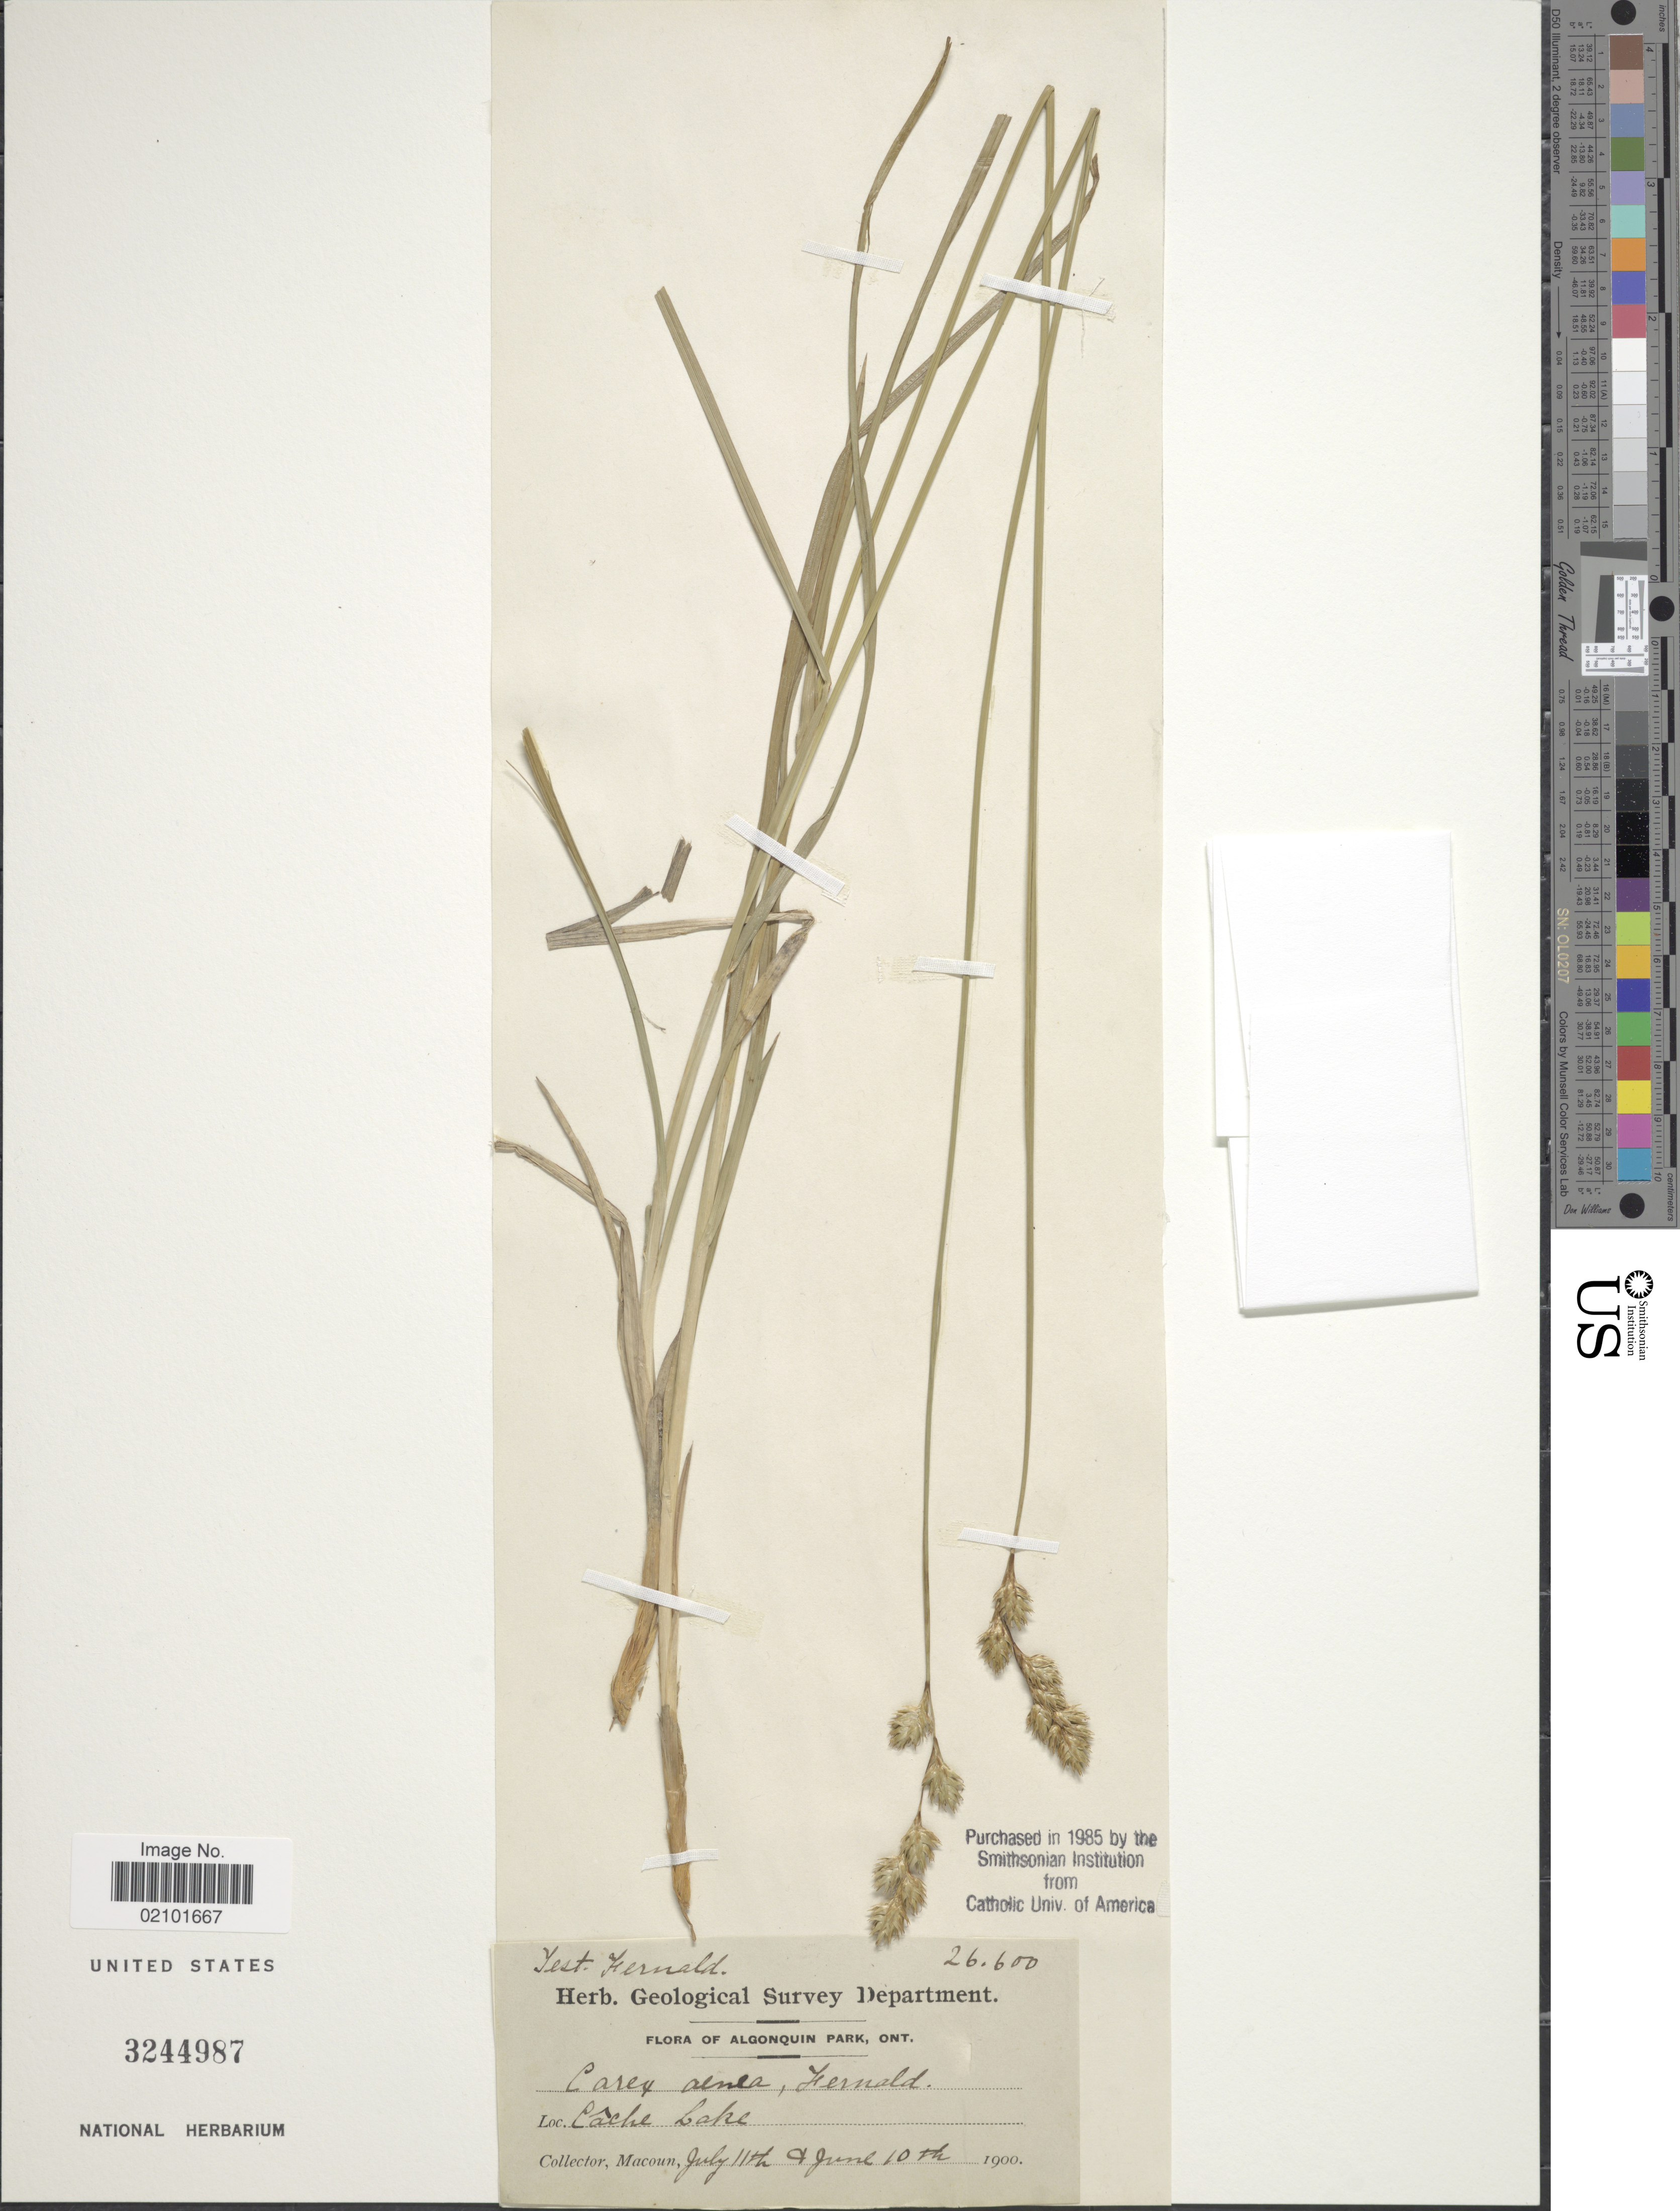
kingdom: Plantae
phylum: Tracheophyta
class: Liliopsida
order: Poales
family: Cyperaceae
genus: Carex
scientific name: Carex foenea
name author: Willd.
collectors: -- Macoun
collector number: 26600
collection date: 1900-06-10/1900-07-11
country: Canada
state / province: Ontario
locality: Algonquin Park. Cache Lake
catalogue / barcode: US 3244987